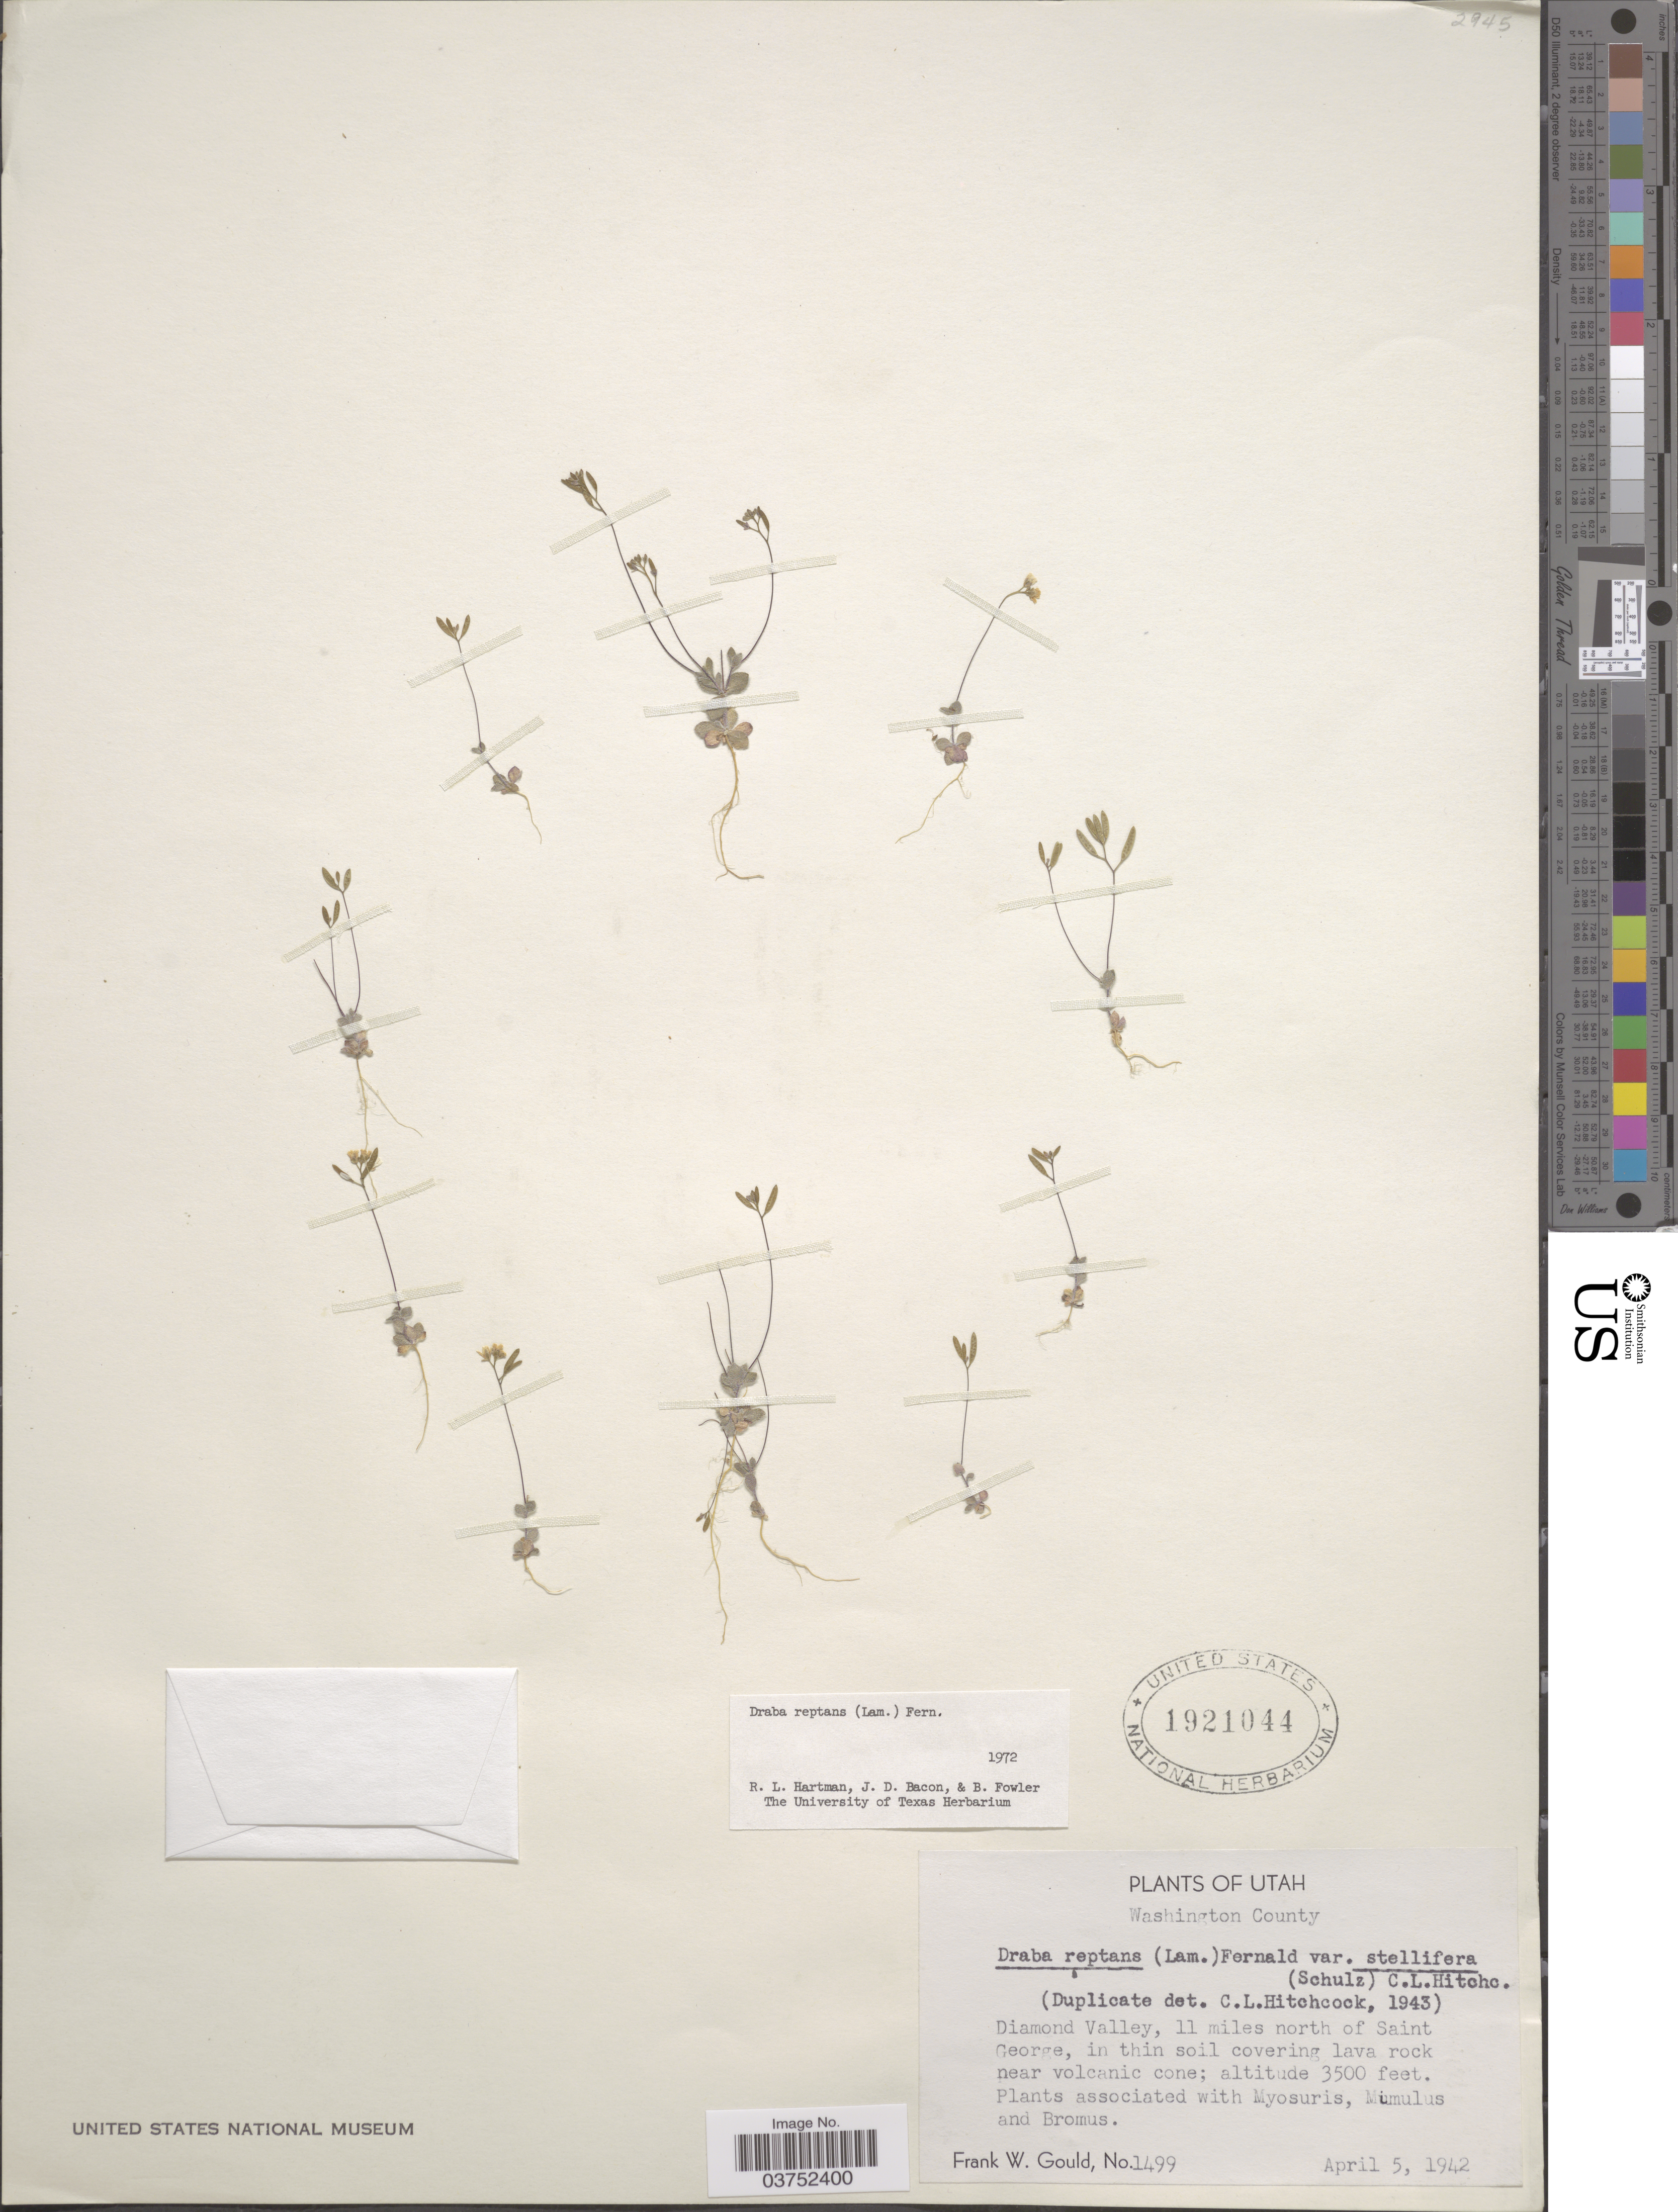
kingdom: Plantae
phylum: Tracheophyta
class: Magnoliopsida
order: Brassicales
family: Brassicaceae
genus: Draba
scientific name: Draba reptans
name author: (Lam.) Fernald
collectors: F. W. Gould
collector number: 1499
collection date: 1942-04-05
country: United States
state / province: Utah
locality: Washington County. Diamond Valley, 11 miles north of Saint George.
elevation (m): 1067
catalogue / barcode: US 1921044